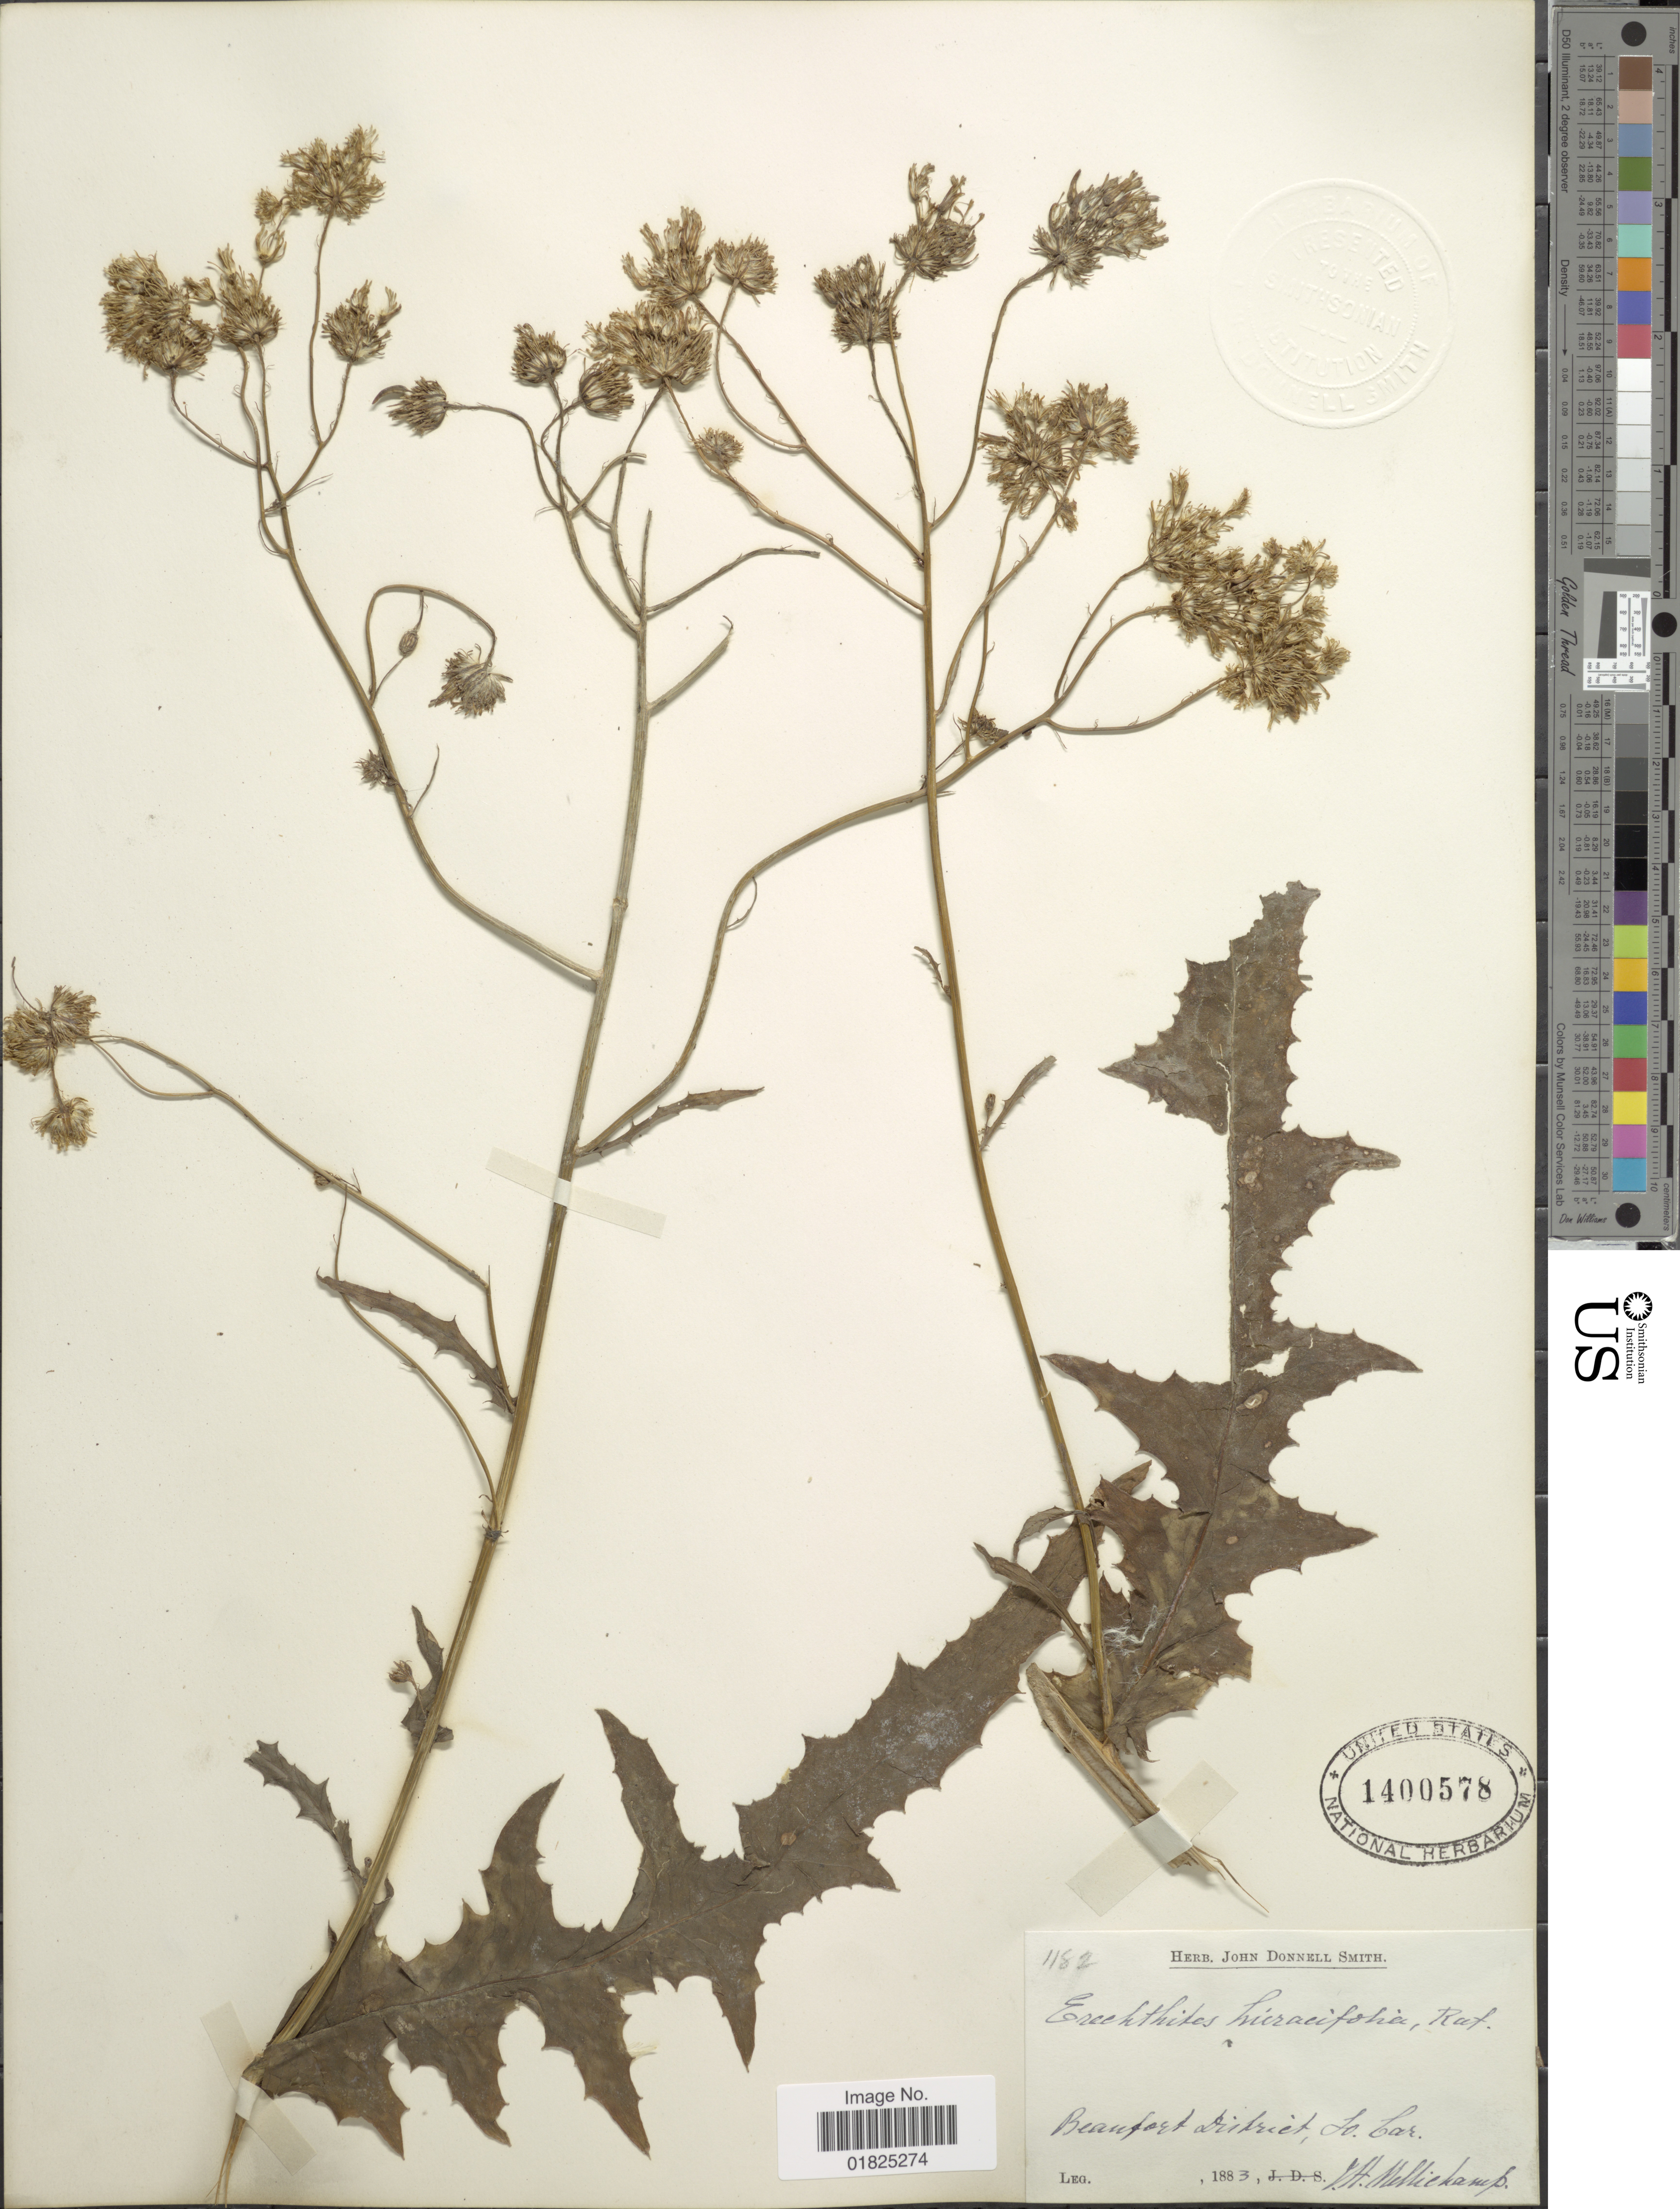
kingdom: Plantae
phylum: Tracheophyta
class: Magnoliopsida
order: Asterales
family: Asteraceae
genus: Erechtites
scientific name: Erechtites hieraciifolius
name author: (L.) Raf. ex DC.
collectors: J. H. Mellichamp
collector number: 1182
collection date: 1883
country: United States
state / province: South Carolina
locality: Beaufort District.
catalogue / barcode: US 1400578